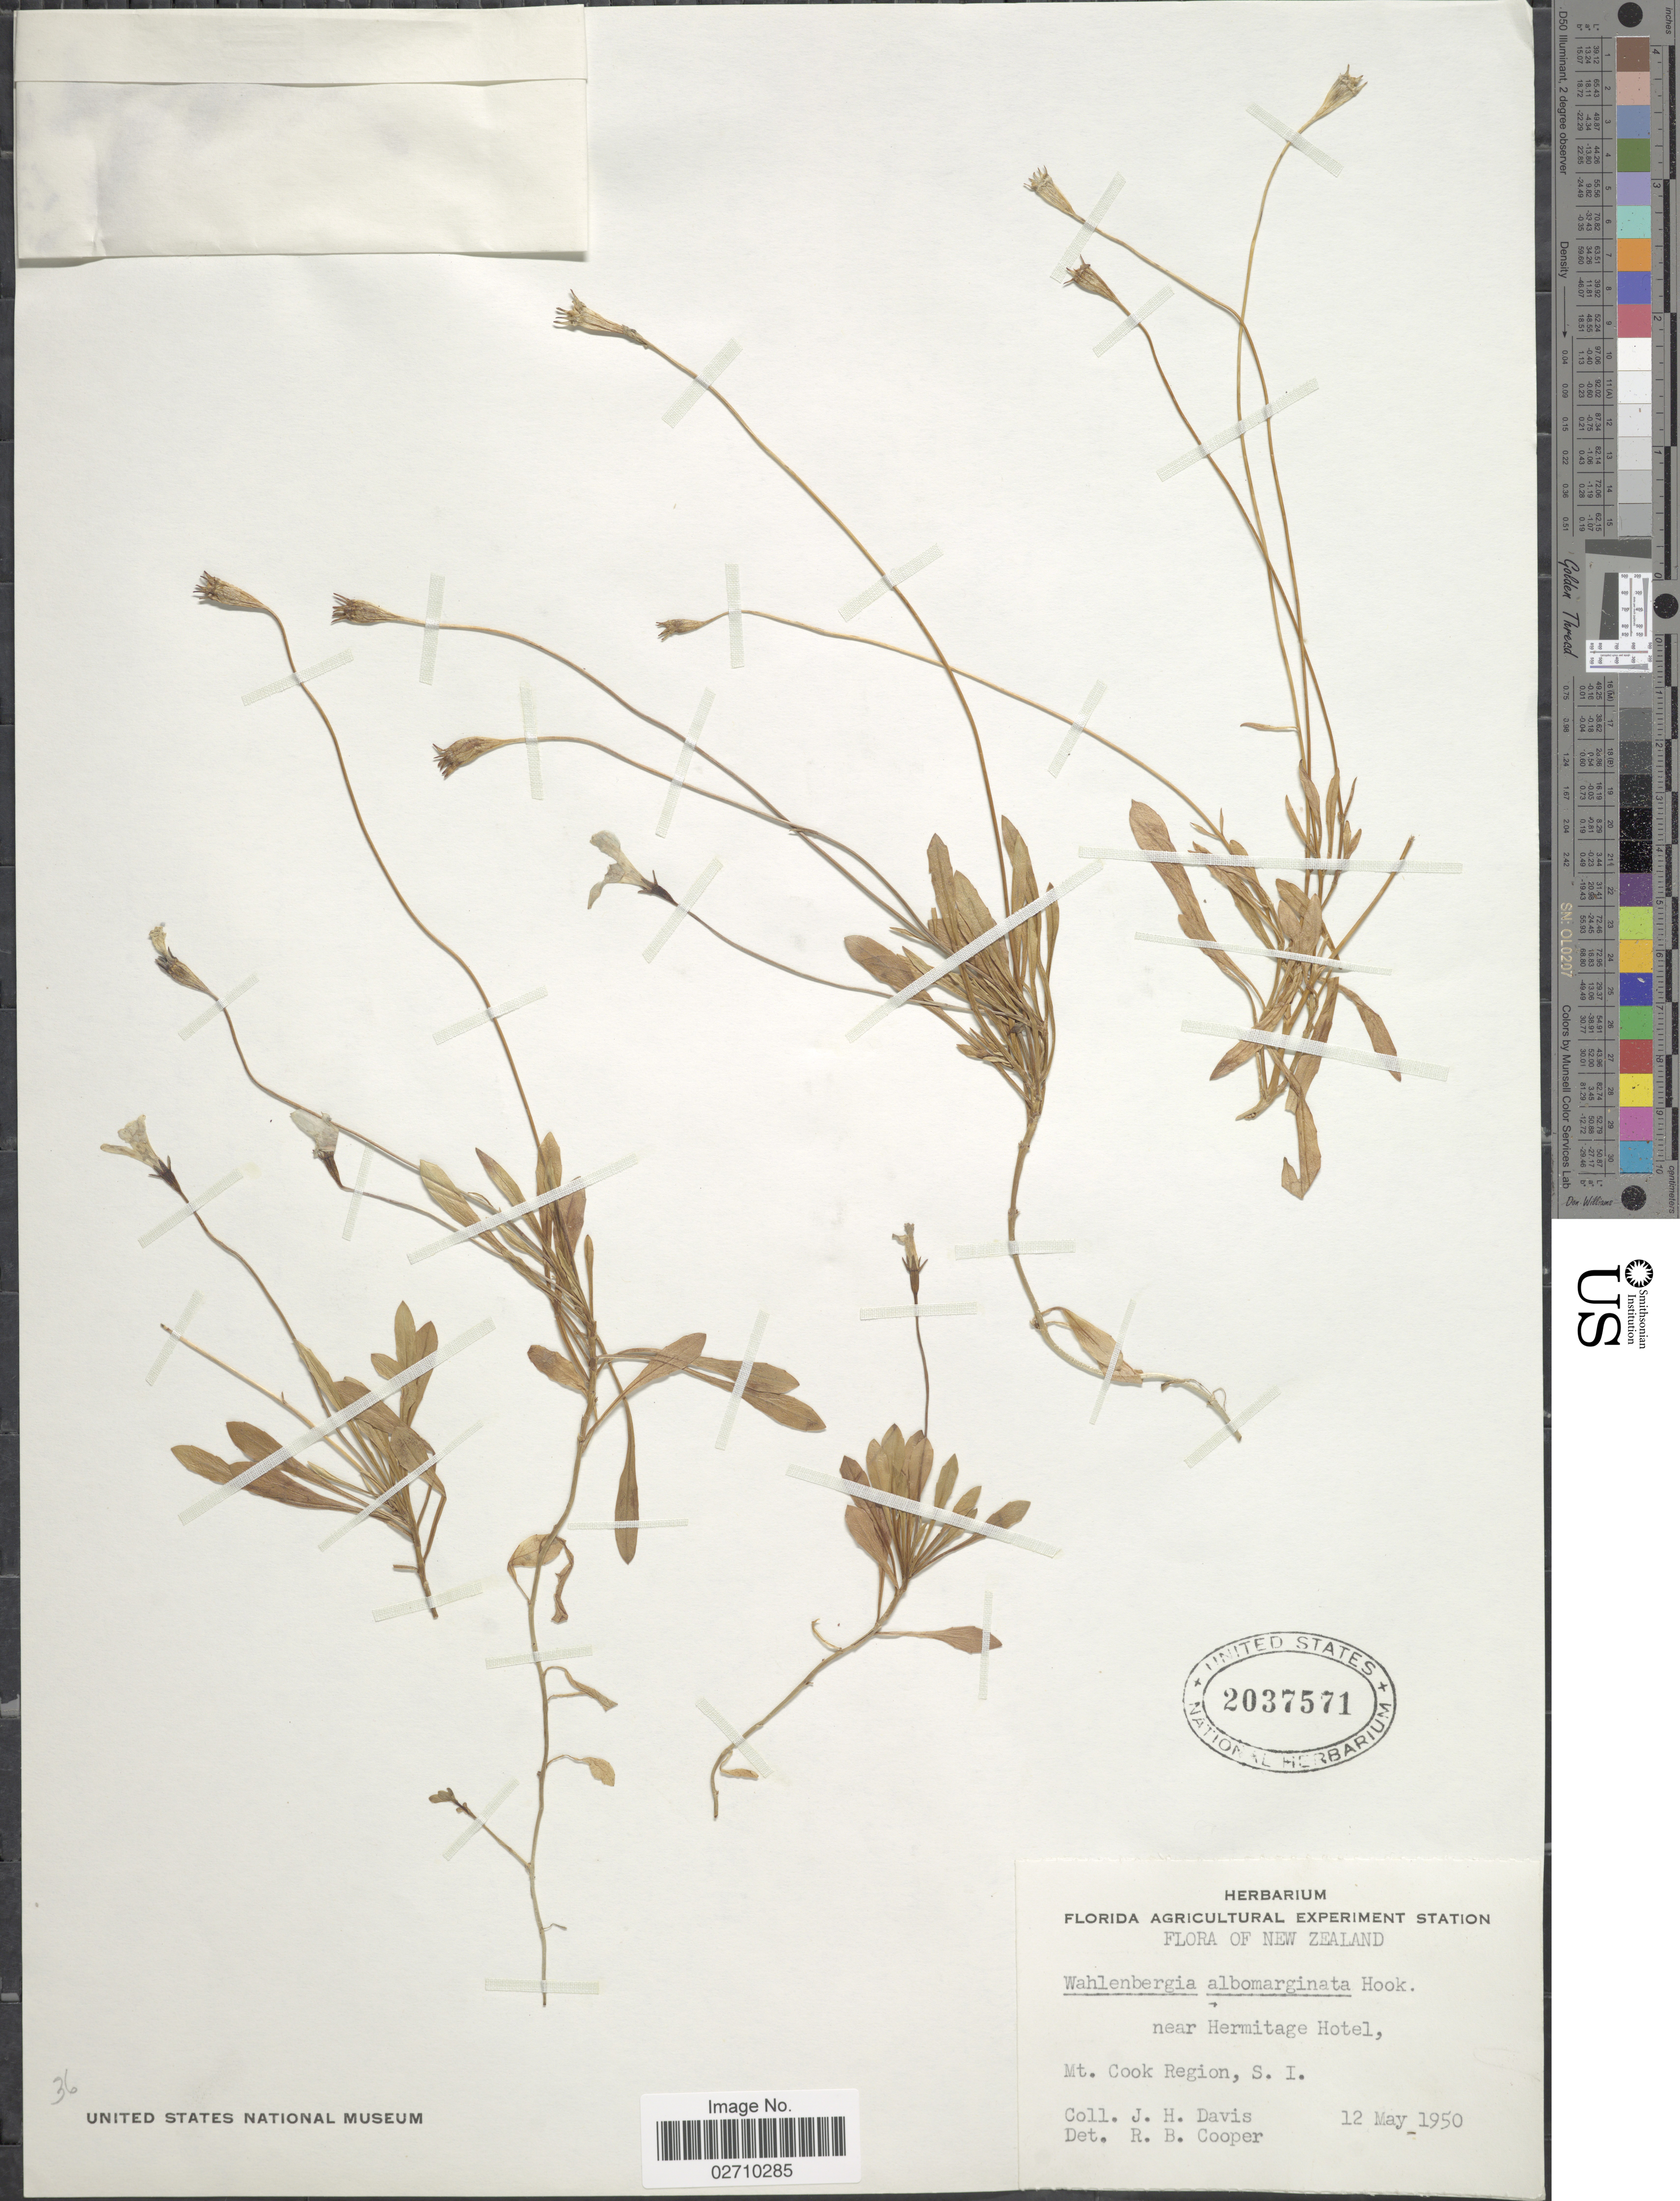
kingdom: Plantae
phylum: Tracheophyta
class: Magnoliopsida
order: Asterales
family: Campanulaceae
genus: Wahlenbergia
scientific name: Wahlenbergia albomarginata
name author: Hook.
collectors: J. Davis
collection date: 1950-05-12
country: New Zealand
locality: Near Hermitage Hotel, Mt. Cook, S. I.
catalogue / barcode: US 2037571